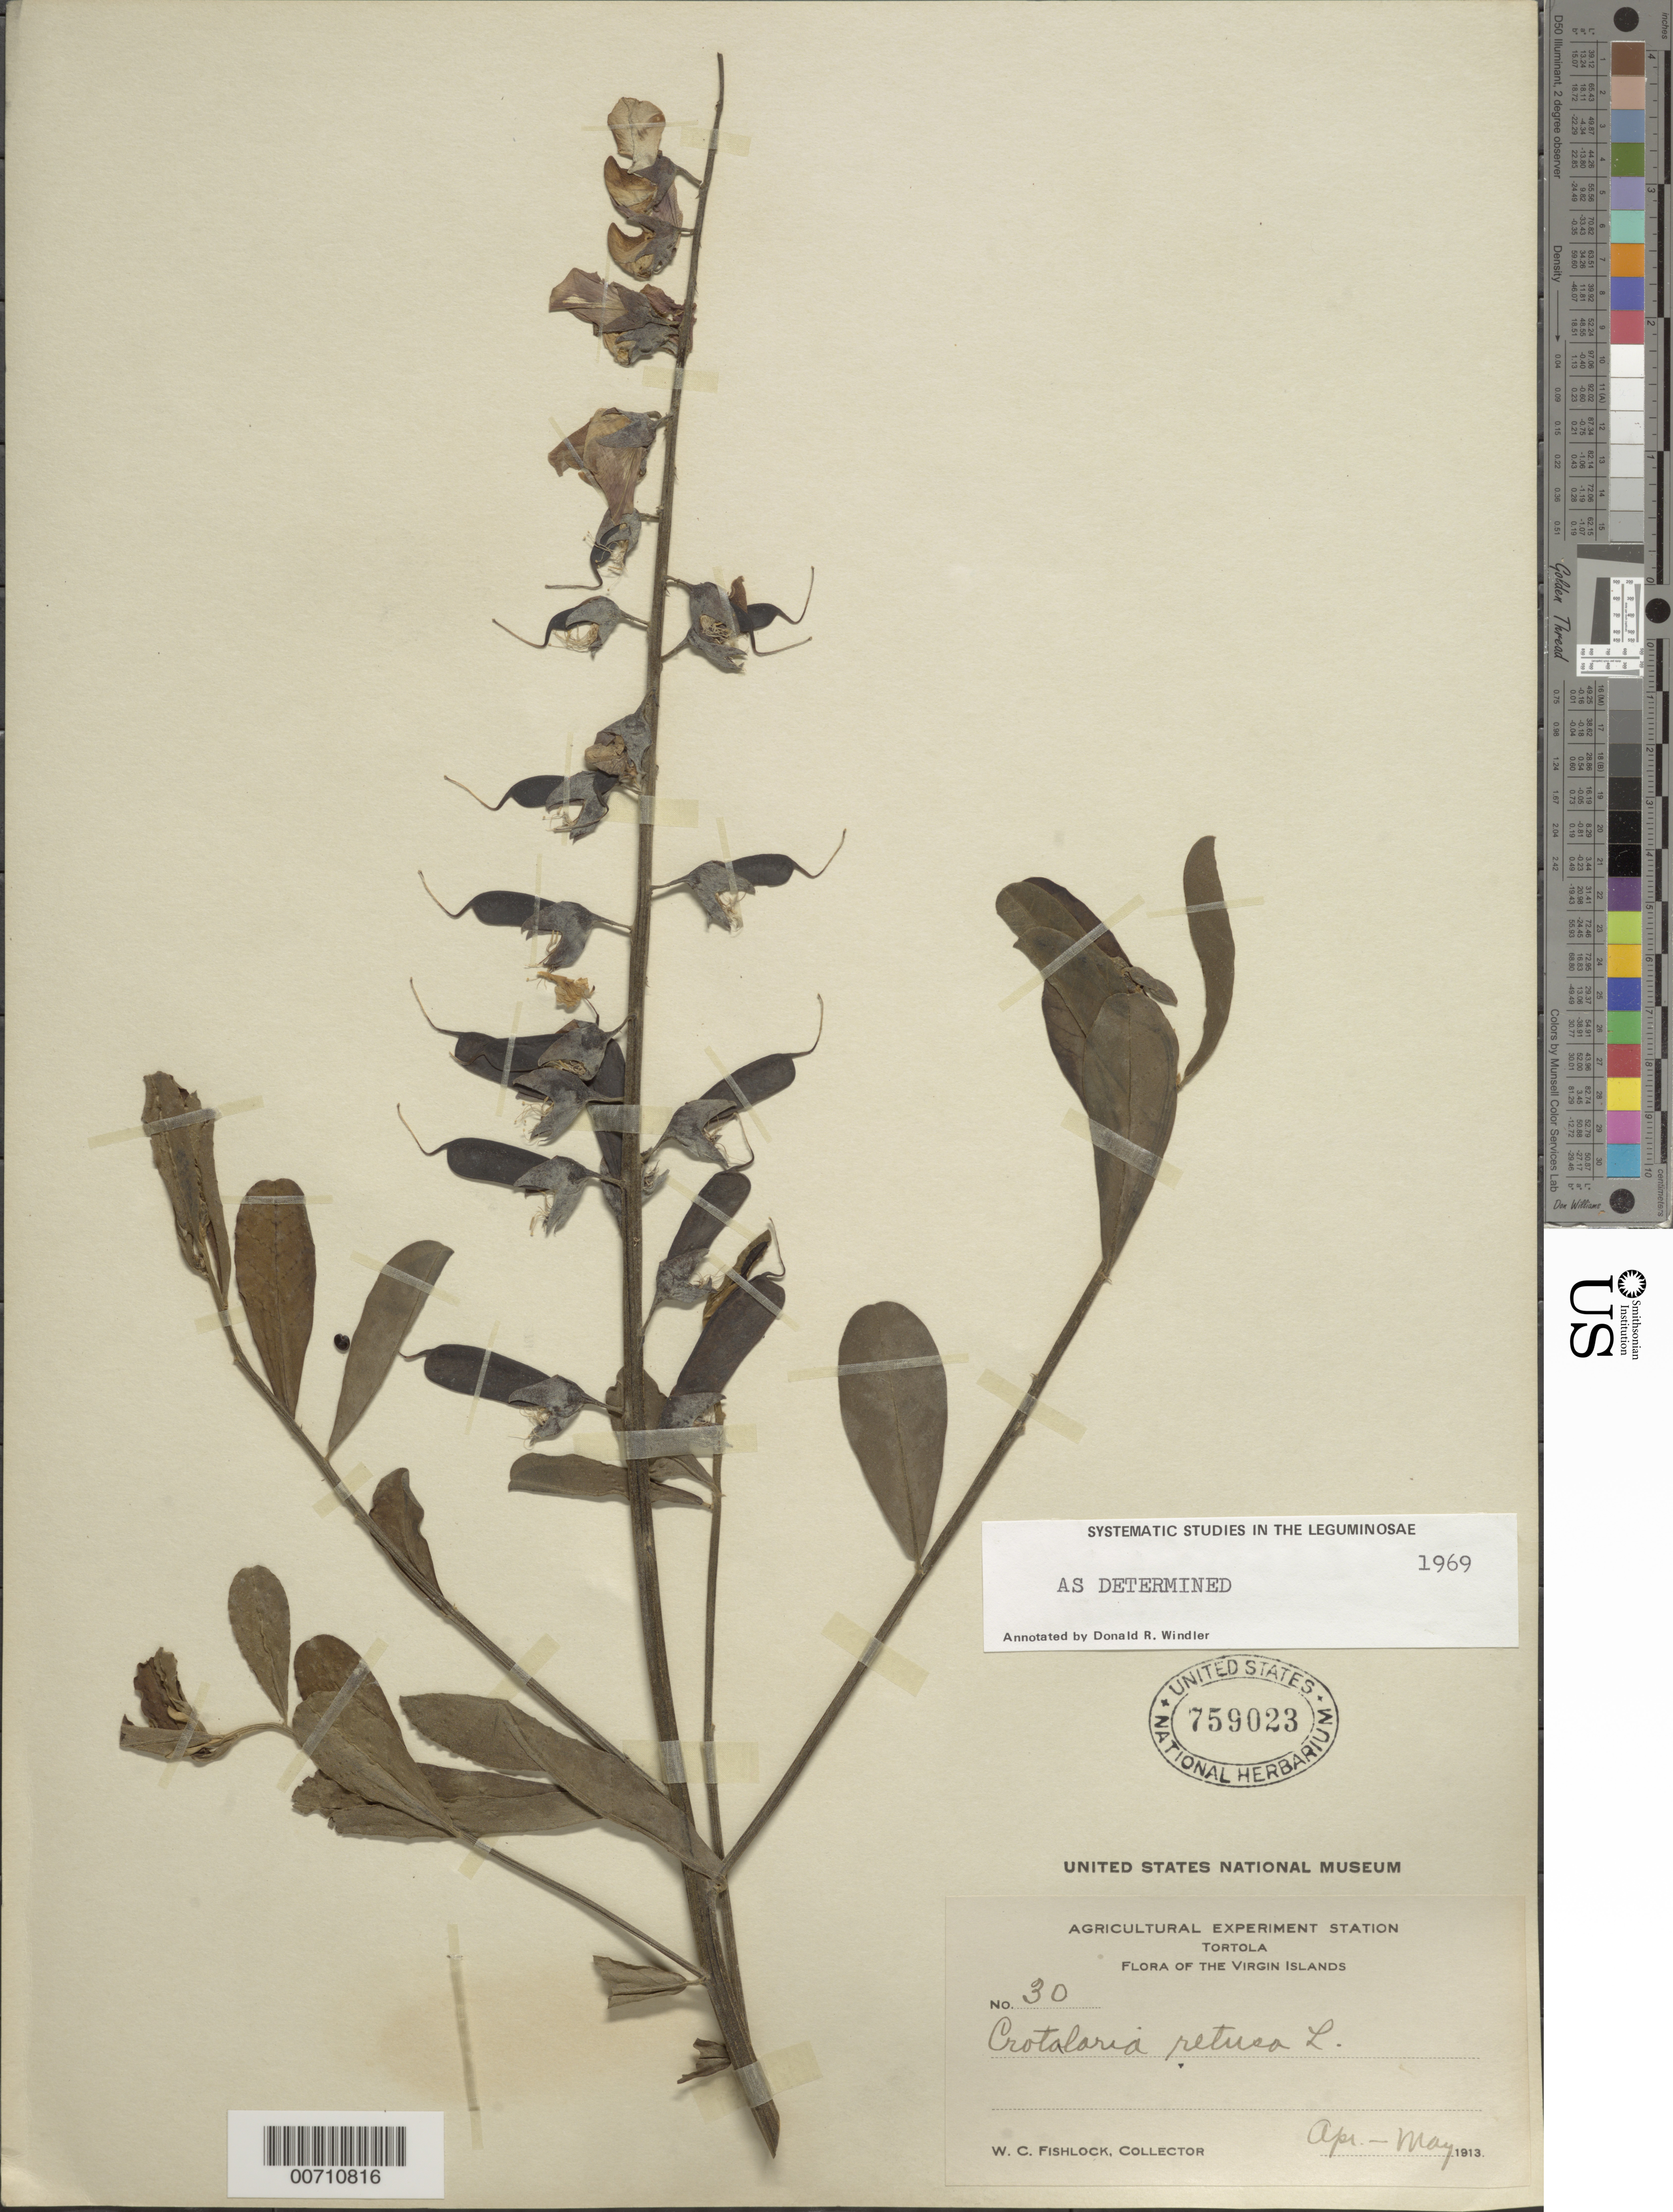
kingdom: Plantae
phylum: Tracheophyta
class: Magnoliopsida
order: Fabales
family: Fabaceae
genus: Crotalaria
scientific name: Crotalaria retusa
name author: L.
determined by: Windler, D. R.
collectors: W. Fishlock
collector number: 30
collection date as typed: Apr 1913 to -- May 1913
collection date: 1913-04/1913-05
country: British Virgin Islands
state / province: Tortola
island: Tortola Island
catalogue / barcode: US 759023